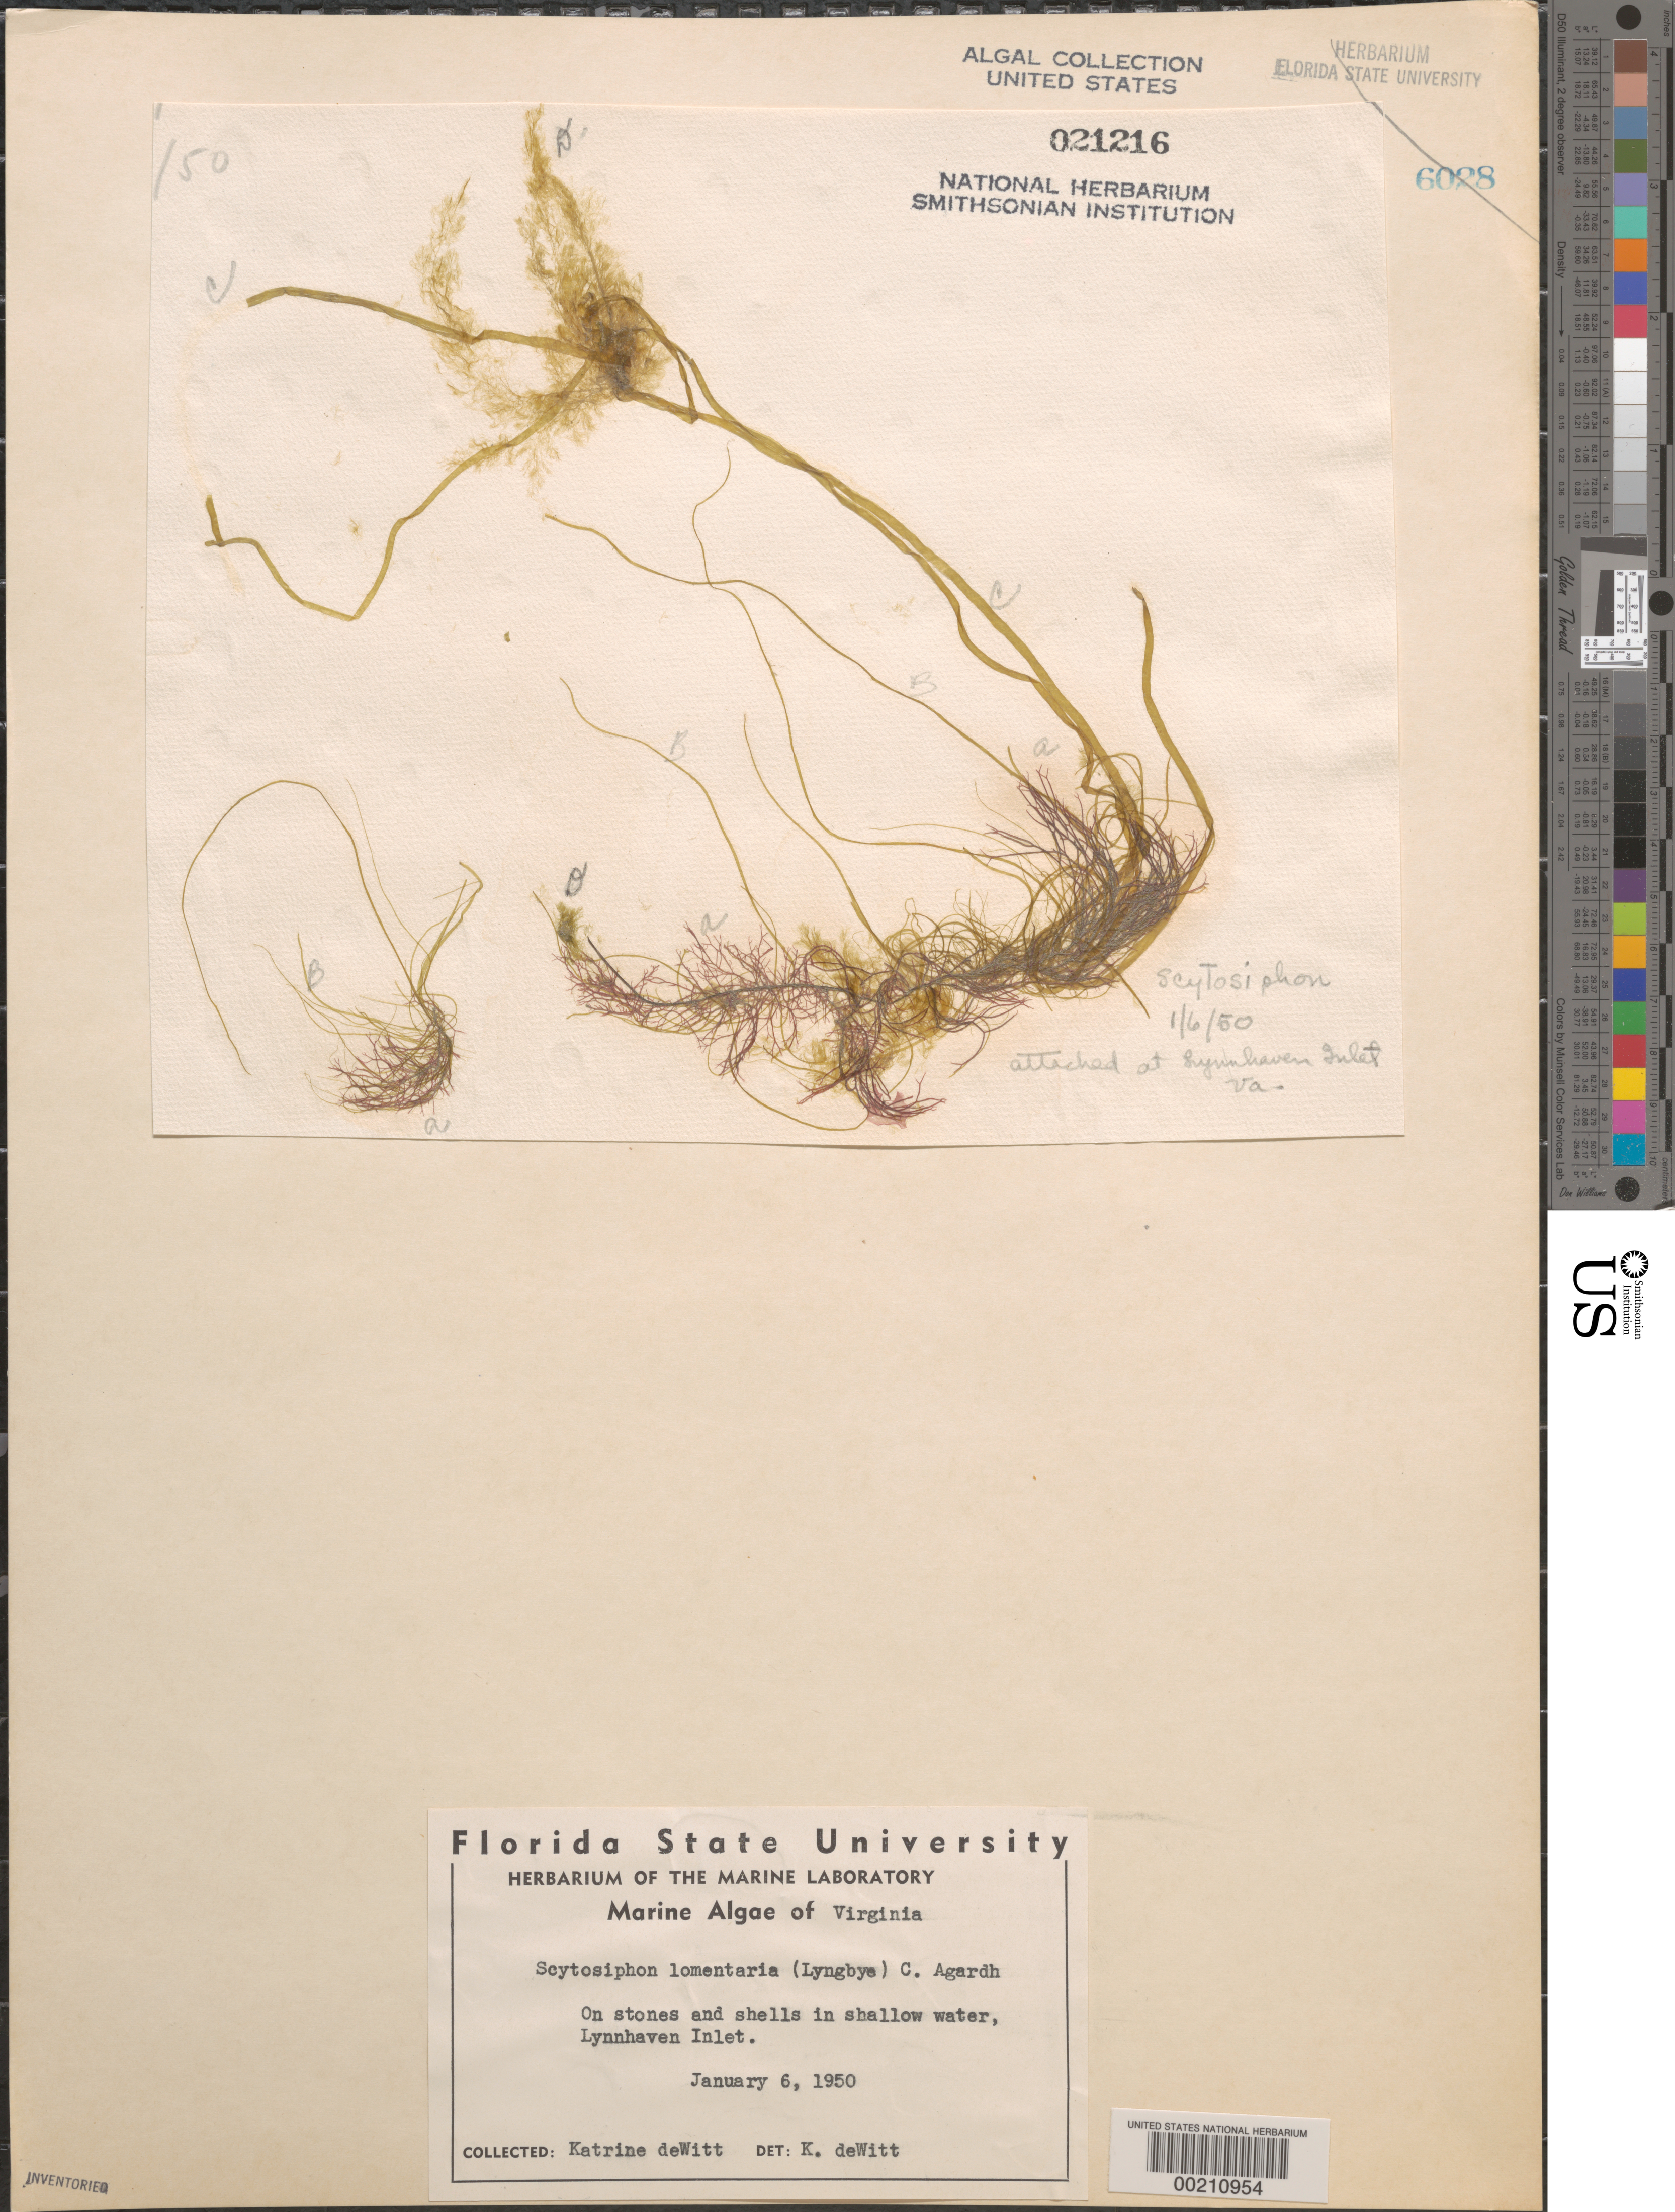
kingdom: Chromista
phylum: Ochrophyta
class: Phaeophyceae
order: Scytosiphonales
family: Scytosiphonaceae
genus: Scytosiphon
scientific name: Scytosiphon lomentaria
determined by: deWitt, K.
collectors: K. deWitt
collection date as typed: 06 Jan 1950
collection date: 1950-01-06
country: United States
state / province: Virginia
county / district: City of Virginia Beach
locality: Lynnhaven Inlet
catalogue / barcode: US 21216